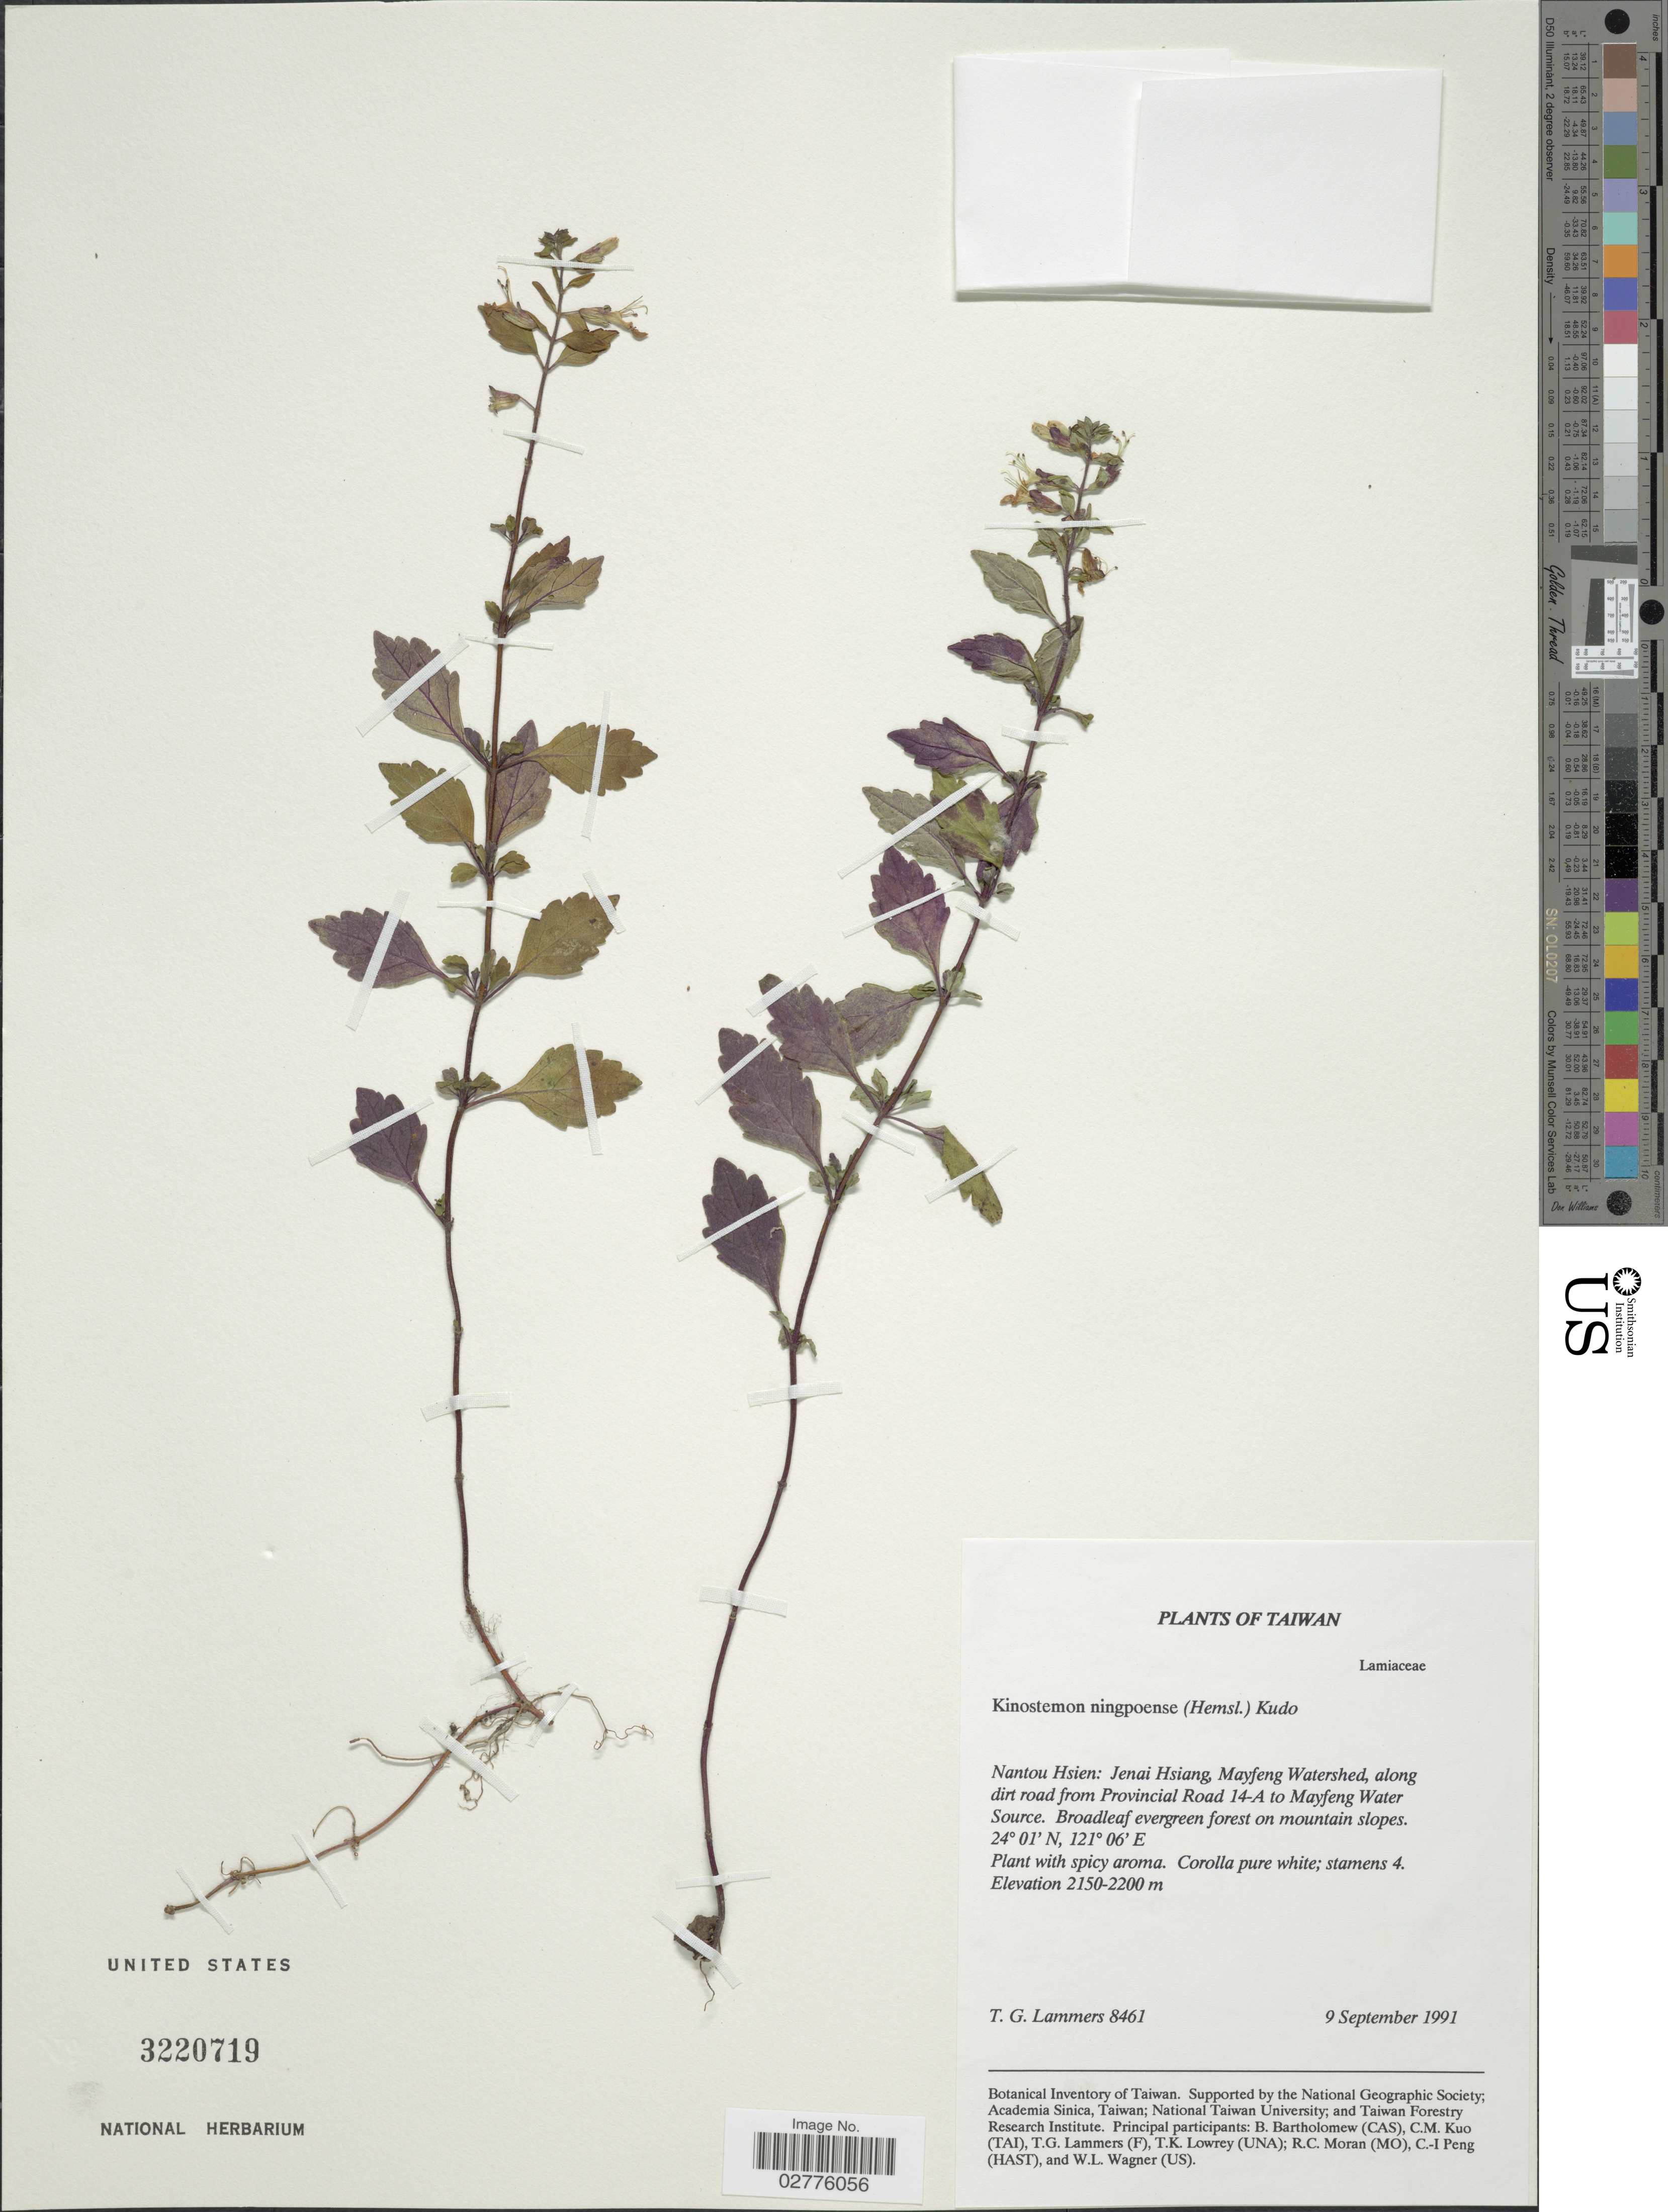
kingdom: Plantae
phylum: Tracheophyta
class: Magnoliopsida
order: Lamiales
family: Lamiaceae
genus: Teucrium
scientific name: Teucrium ningpoense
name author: Hemsl.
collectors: T. Lammers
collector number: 8461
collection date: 1991-09-09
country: Taiwan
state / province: Nantou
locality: Jenai Hsiang, Mayfeng Watershed, along dirt road from Provincial Road 14-A to Mayfeng Water Source.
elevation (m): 2150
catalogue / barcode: US 3220719